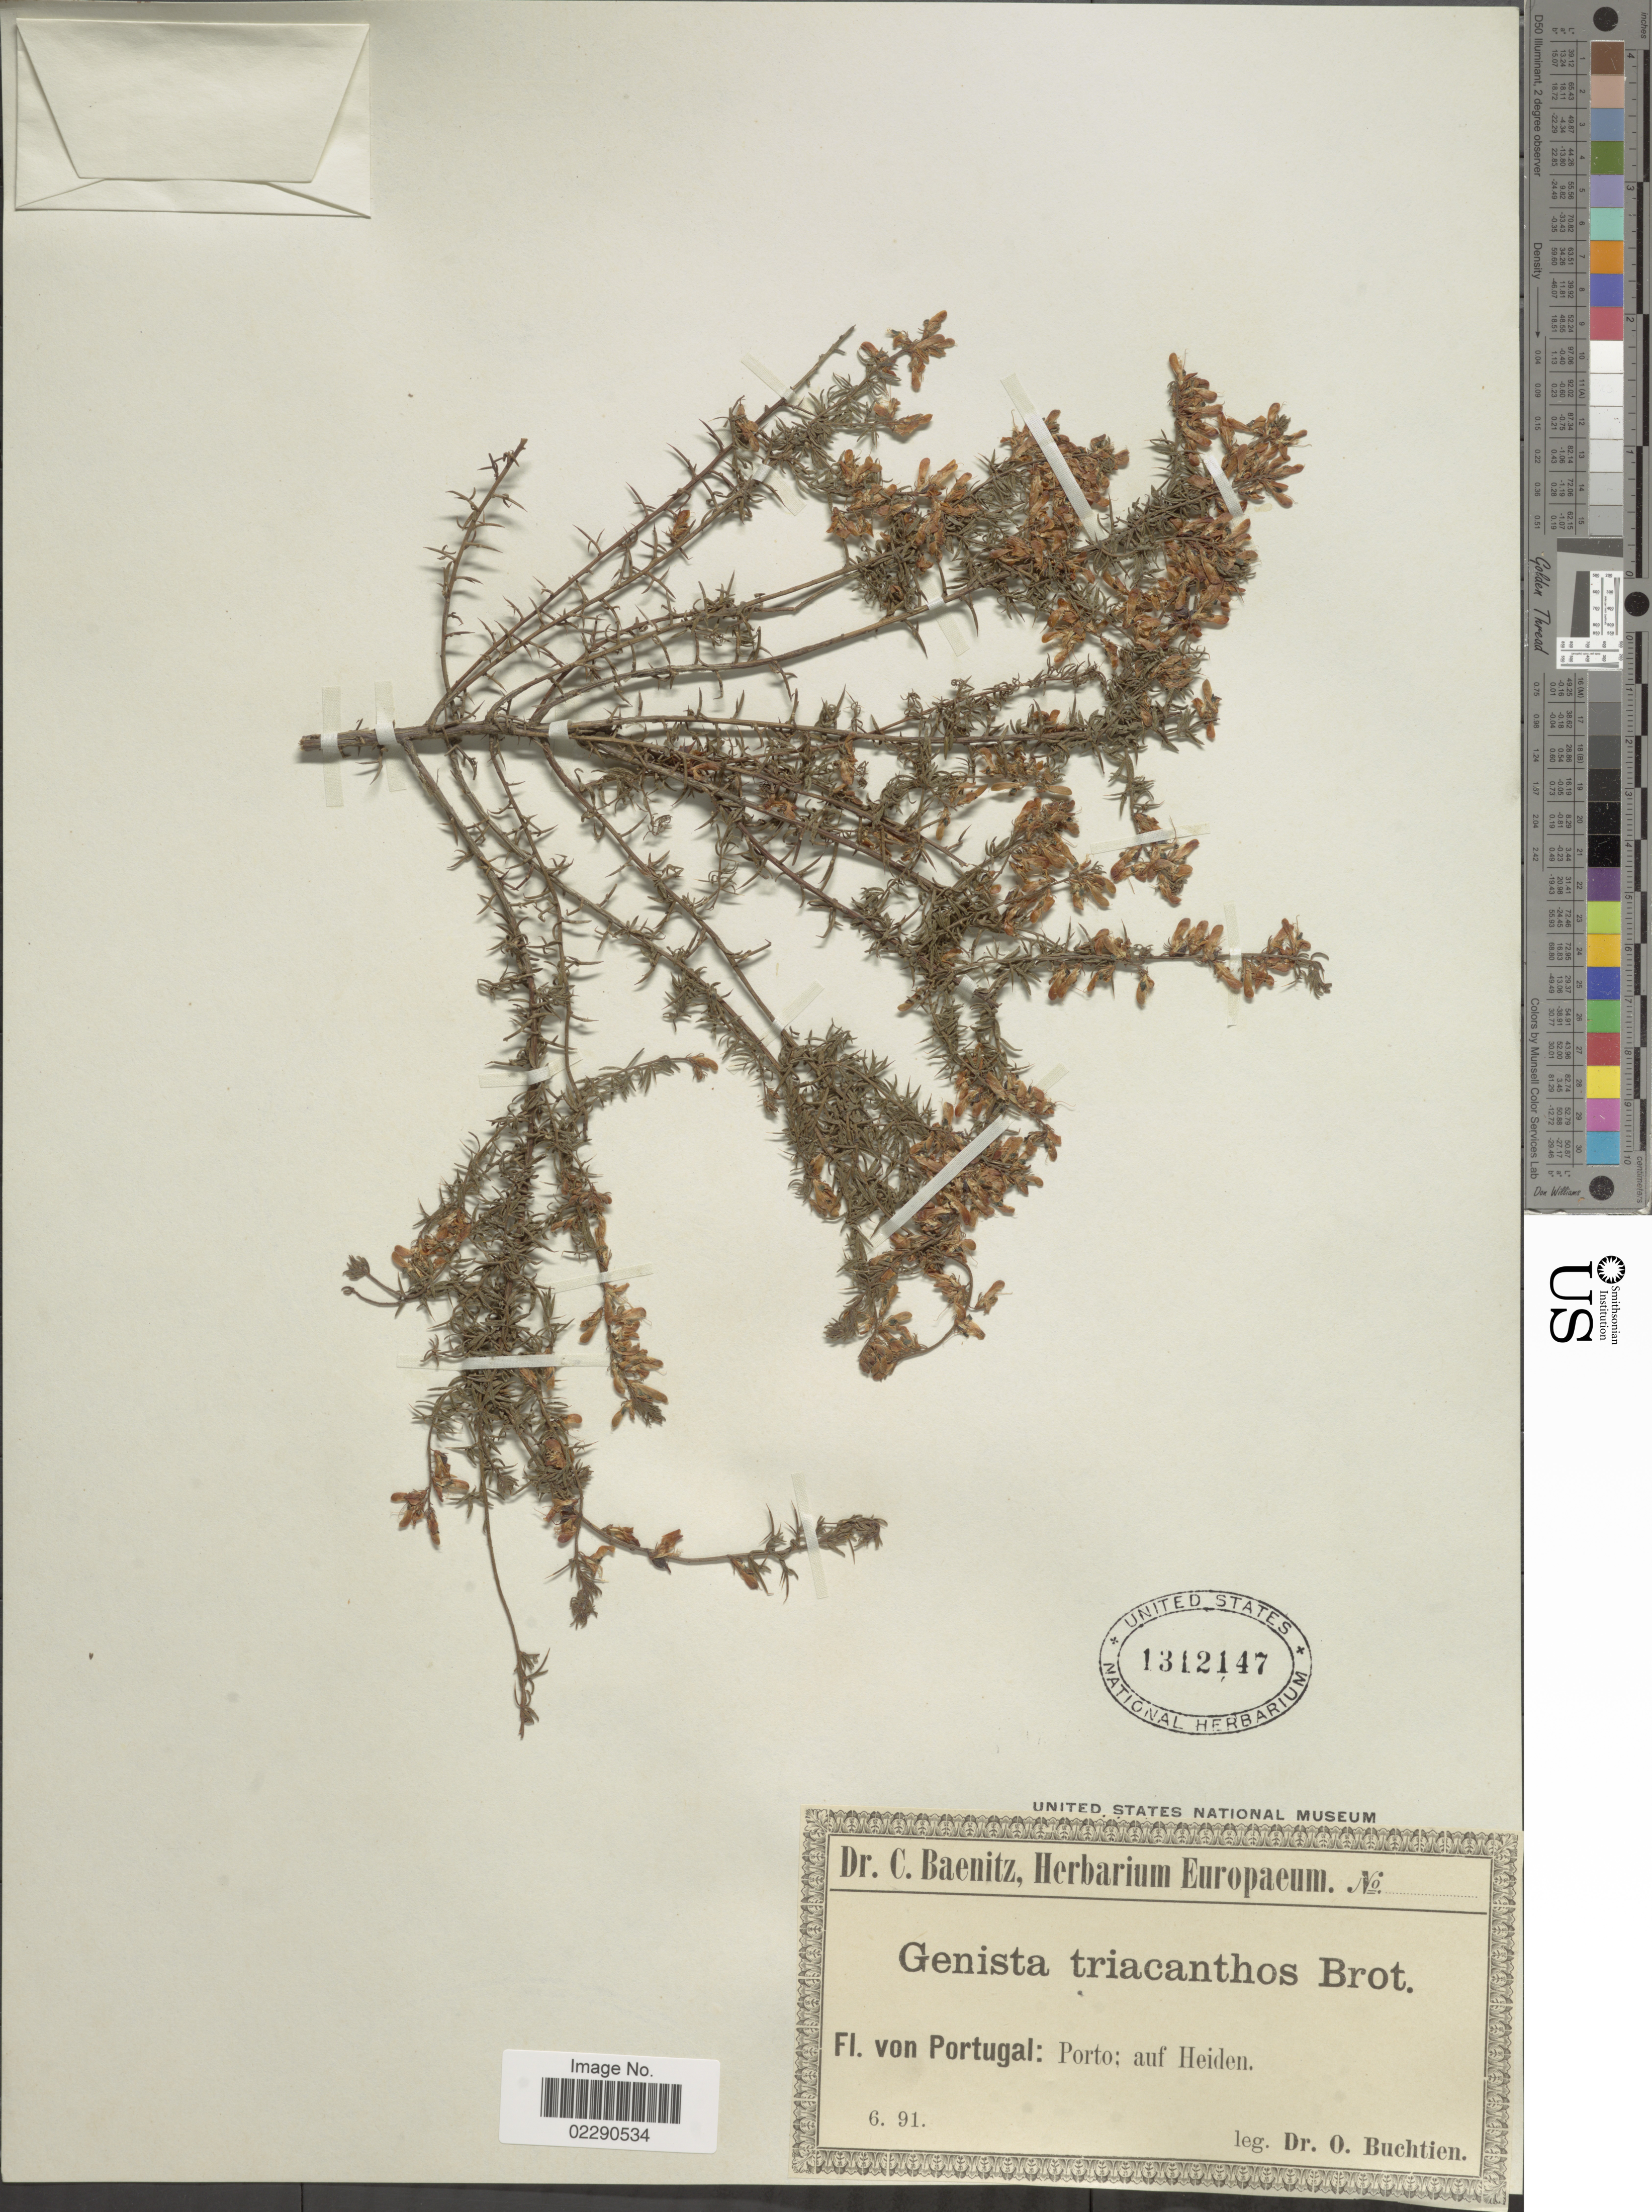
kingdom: Plantae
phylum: Tracheophyta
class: Magnoliopsida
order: Fabales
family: Fabaceae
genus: Genista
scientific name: Genista triacanthos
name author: Brot.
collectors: O. Buchtien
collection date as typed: Transcribed d/m/y: /6/91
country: Portugal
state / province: Porto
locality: Auf Heiden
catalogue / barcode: US 1312147